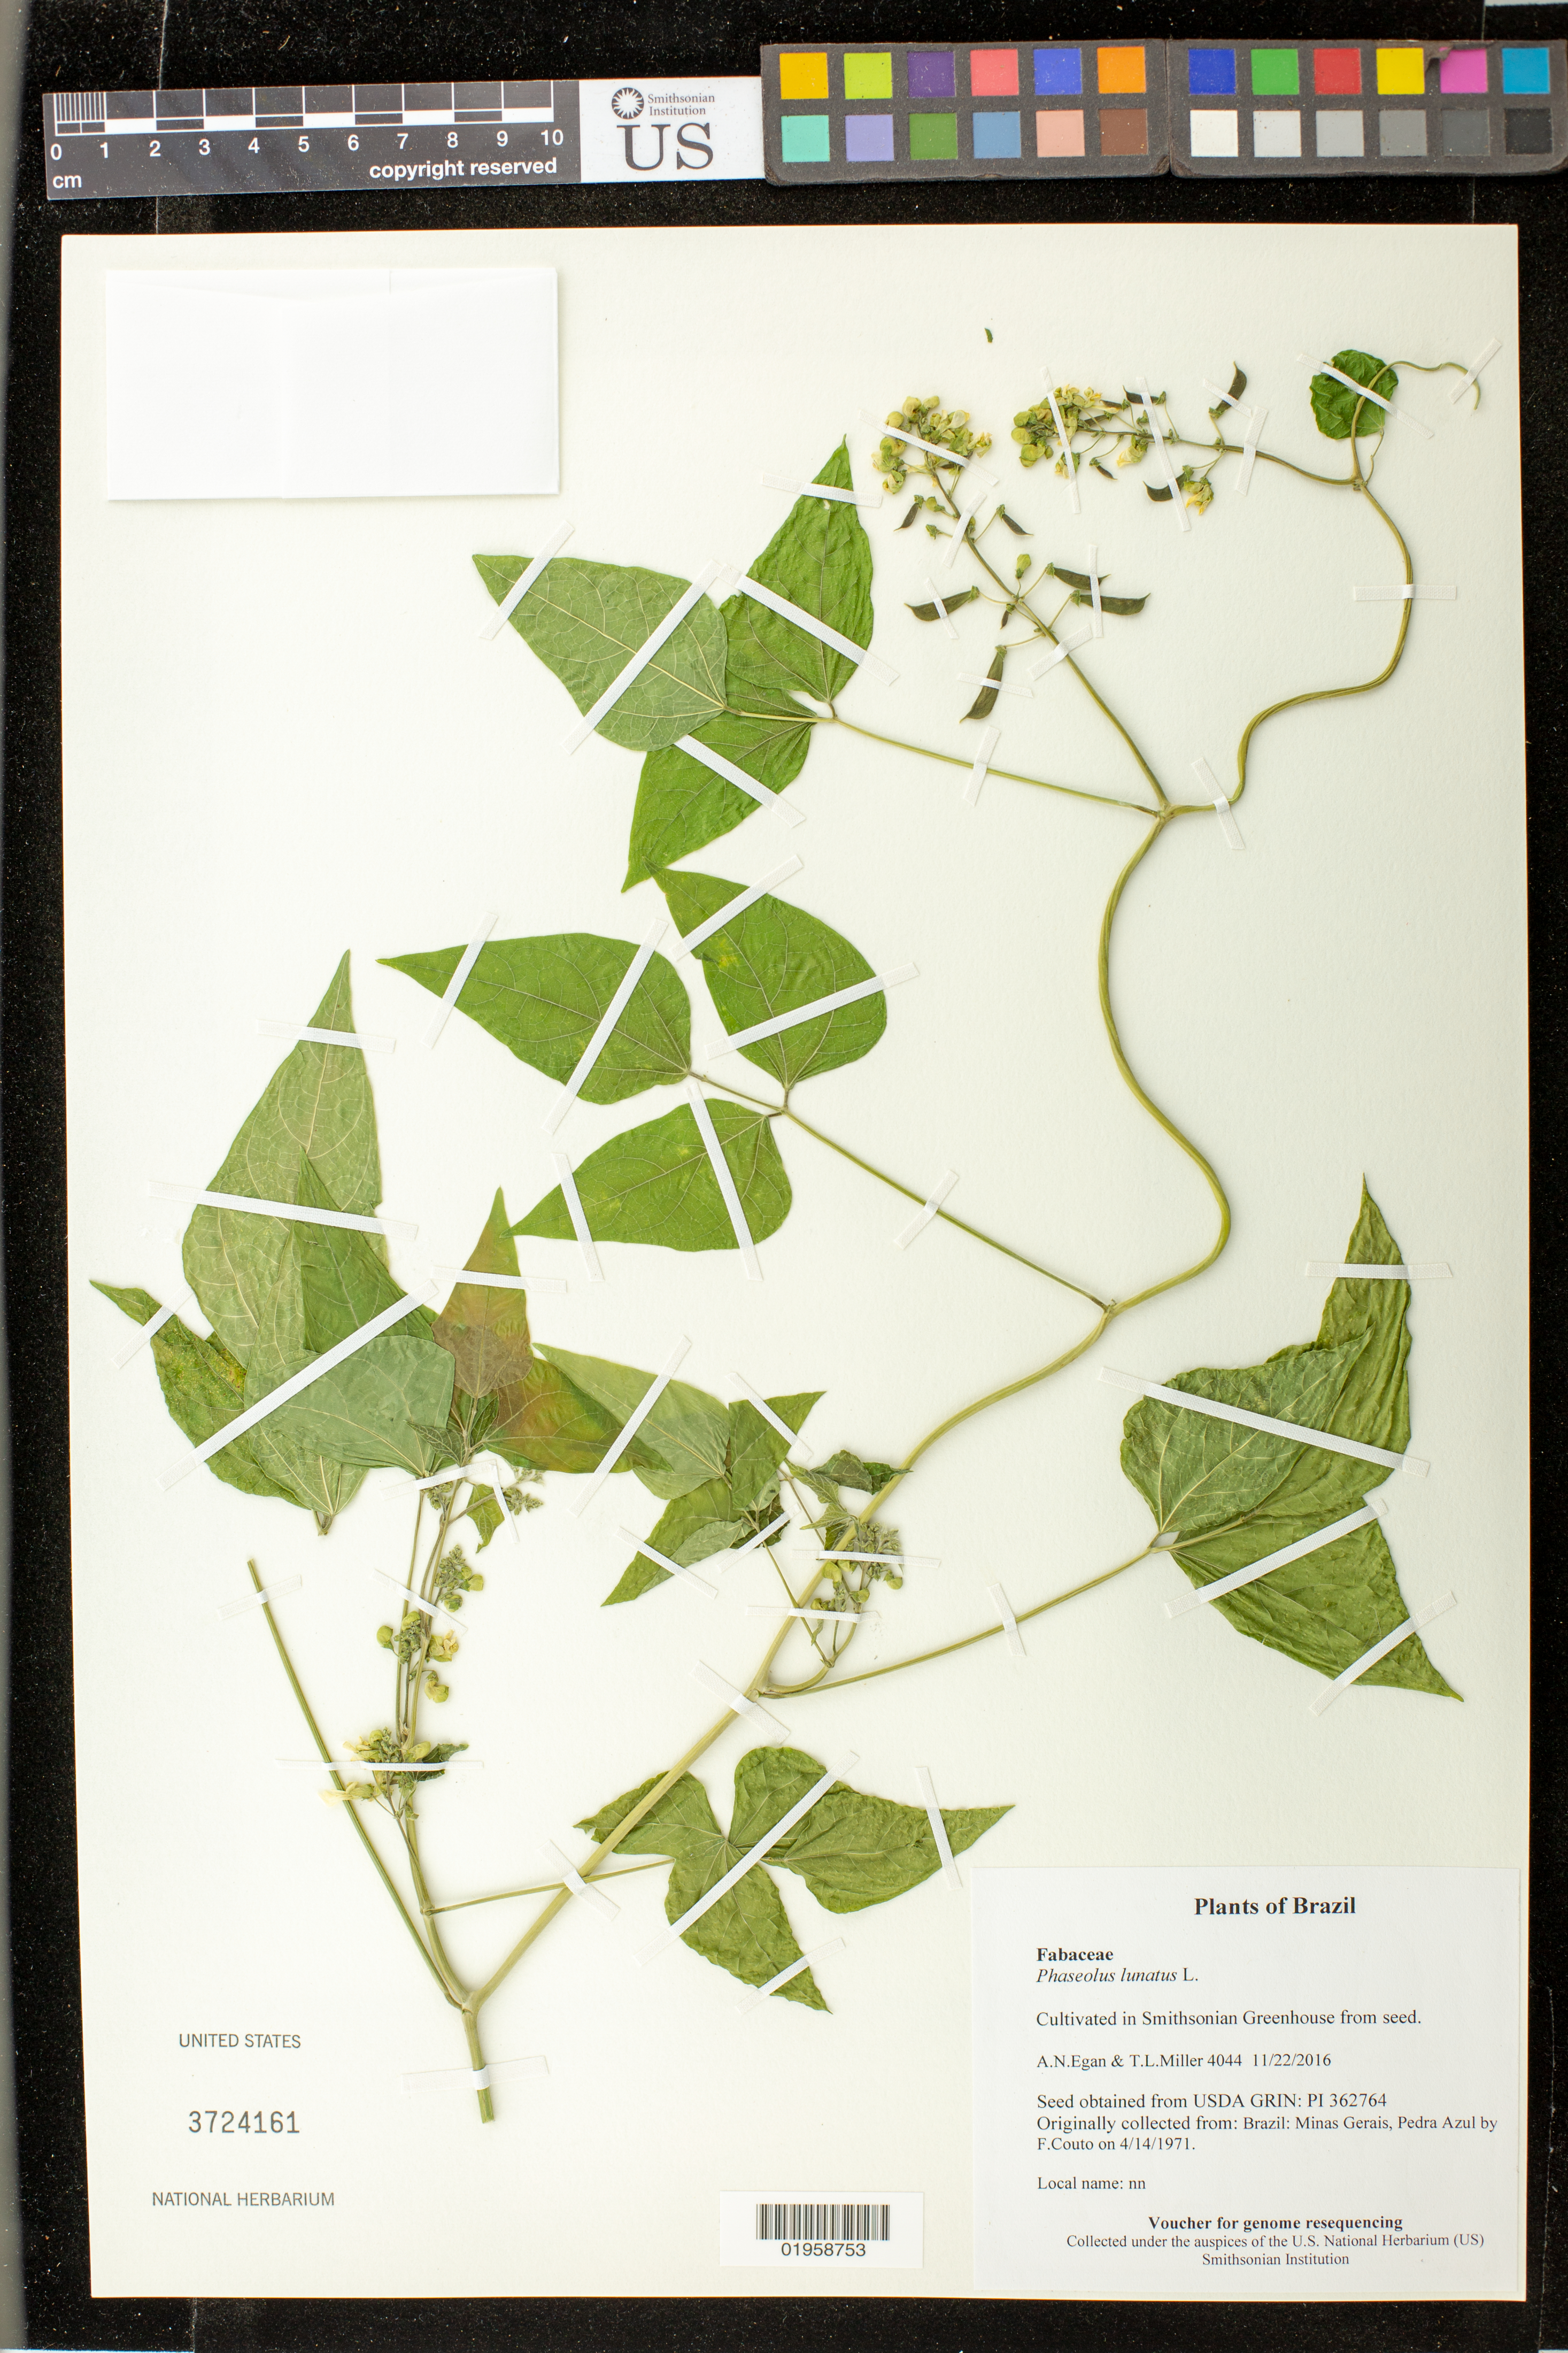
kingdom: Plantae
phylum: Tracheophyta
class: Magnoliopsida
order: Fabales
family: Fabaceae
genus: Phaseolus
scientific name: Phaseolus lunatus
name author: L.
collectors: A. N. Egan & T. L. Miller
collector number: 4044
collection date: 2016-11-22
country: United States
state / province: Maryland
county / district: Prince George's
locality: Smithsonian's Museum Support Ctr; 4210 Suitland Pkwy., NMNH Botany Research Greenhouses. Suitland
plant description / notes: Originally collected in Brazil, Minas Gerais, Pedra Azul on 1971-04-14. F.Couto (collector); Grown from seed acquired from the USDA's GRIN seed bank.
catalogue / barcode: US 3724161